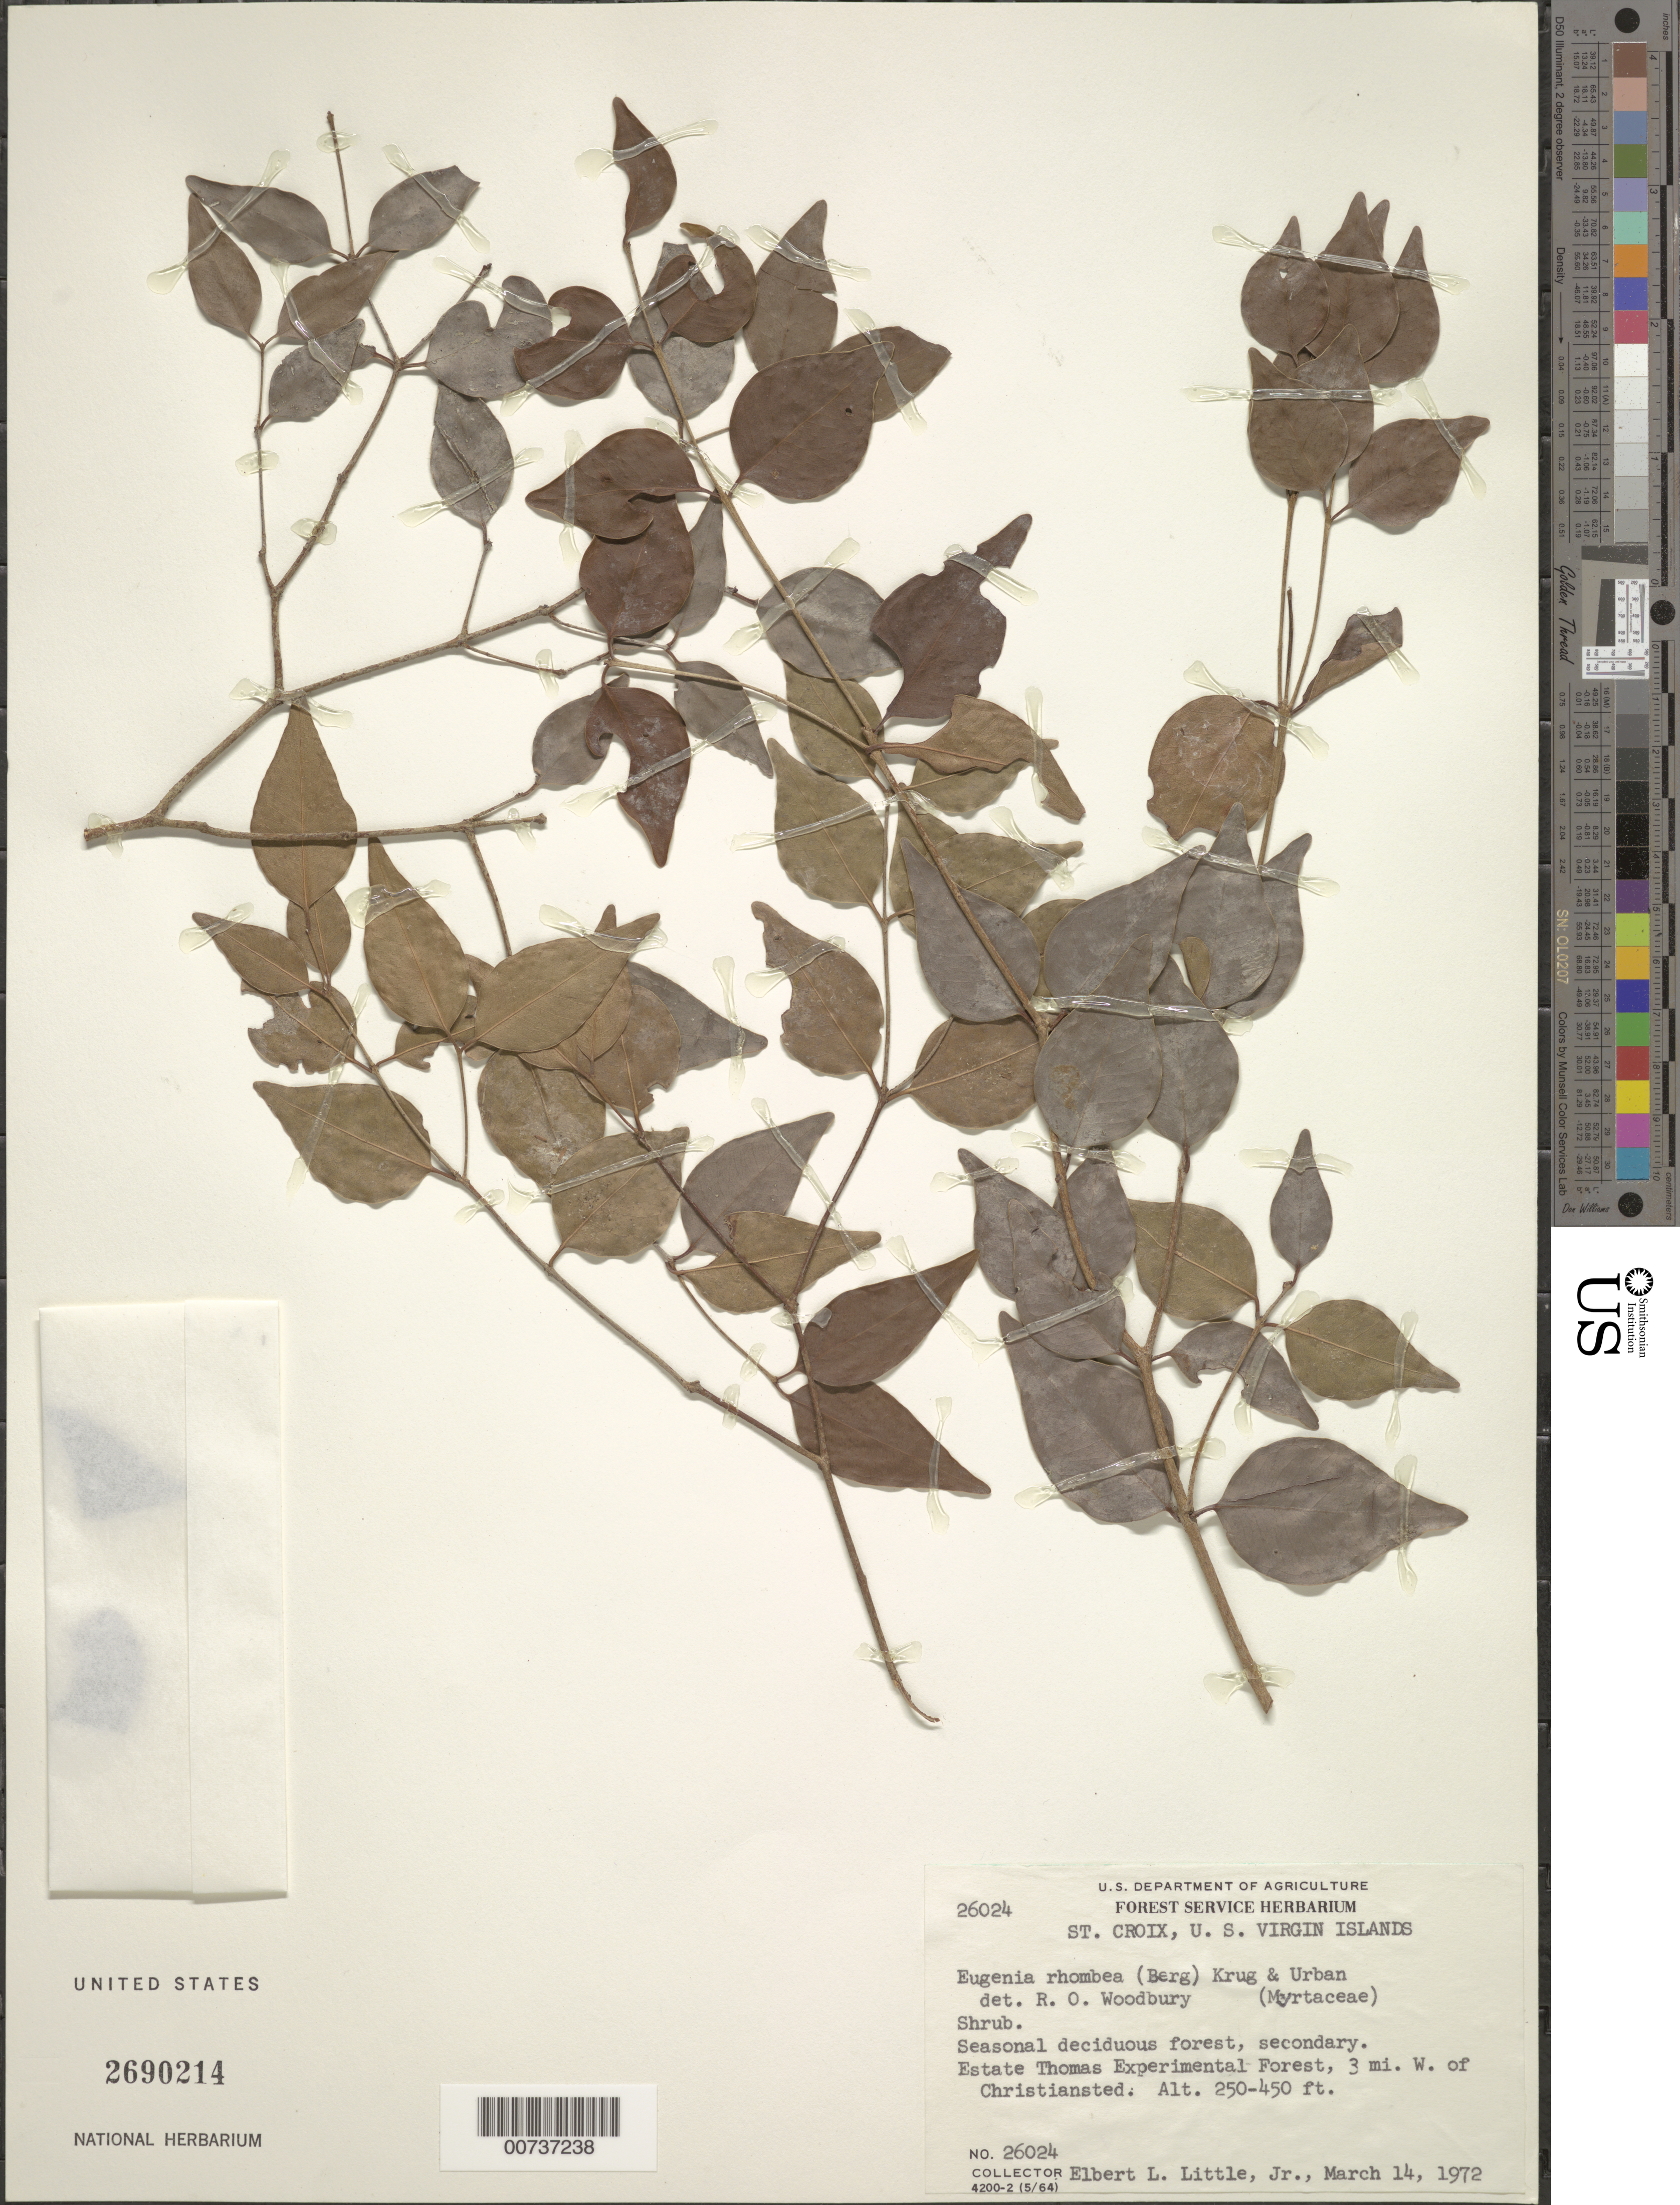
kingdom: Plantae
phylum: Tracheophyta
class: Magnoliopsida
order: Myrtales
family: Myrtaceae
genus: Eugenia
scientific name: Eugenia rhombea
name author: (O. Berg) Krug & Urb.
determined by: Woodbury, R. O.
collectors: E. L. Little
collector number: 26024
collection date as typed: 14 Mar 1972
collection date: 1972-03-14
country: U.S. Virgin Islands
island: St. Croix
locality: Estate Thomas Experimental Forest, 3 miles W of Christiansted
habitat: Seasonal deciduous forest, secondary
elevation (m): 76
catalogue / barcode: US 2690214